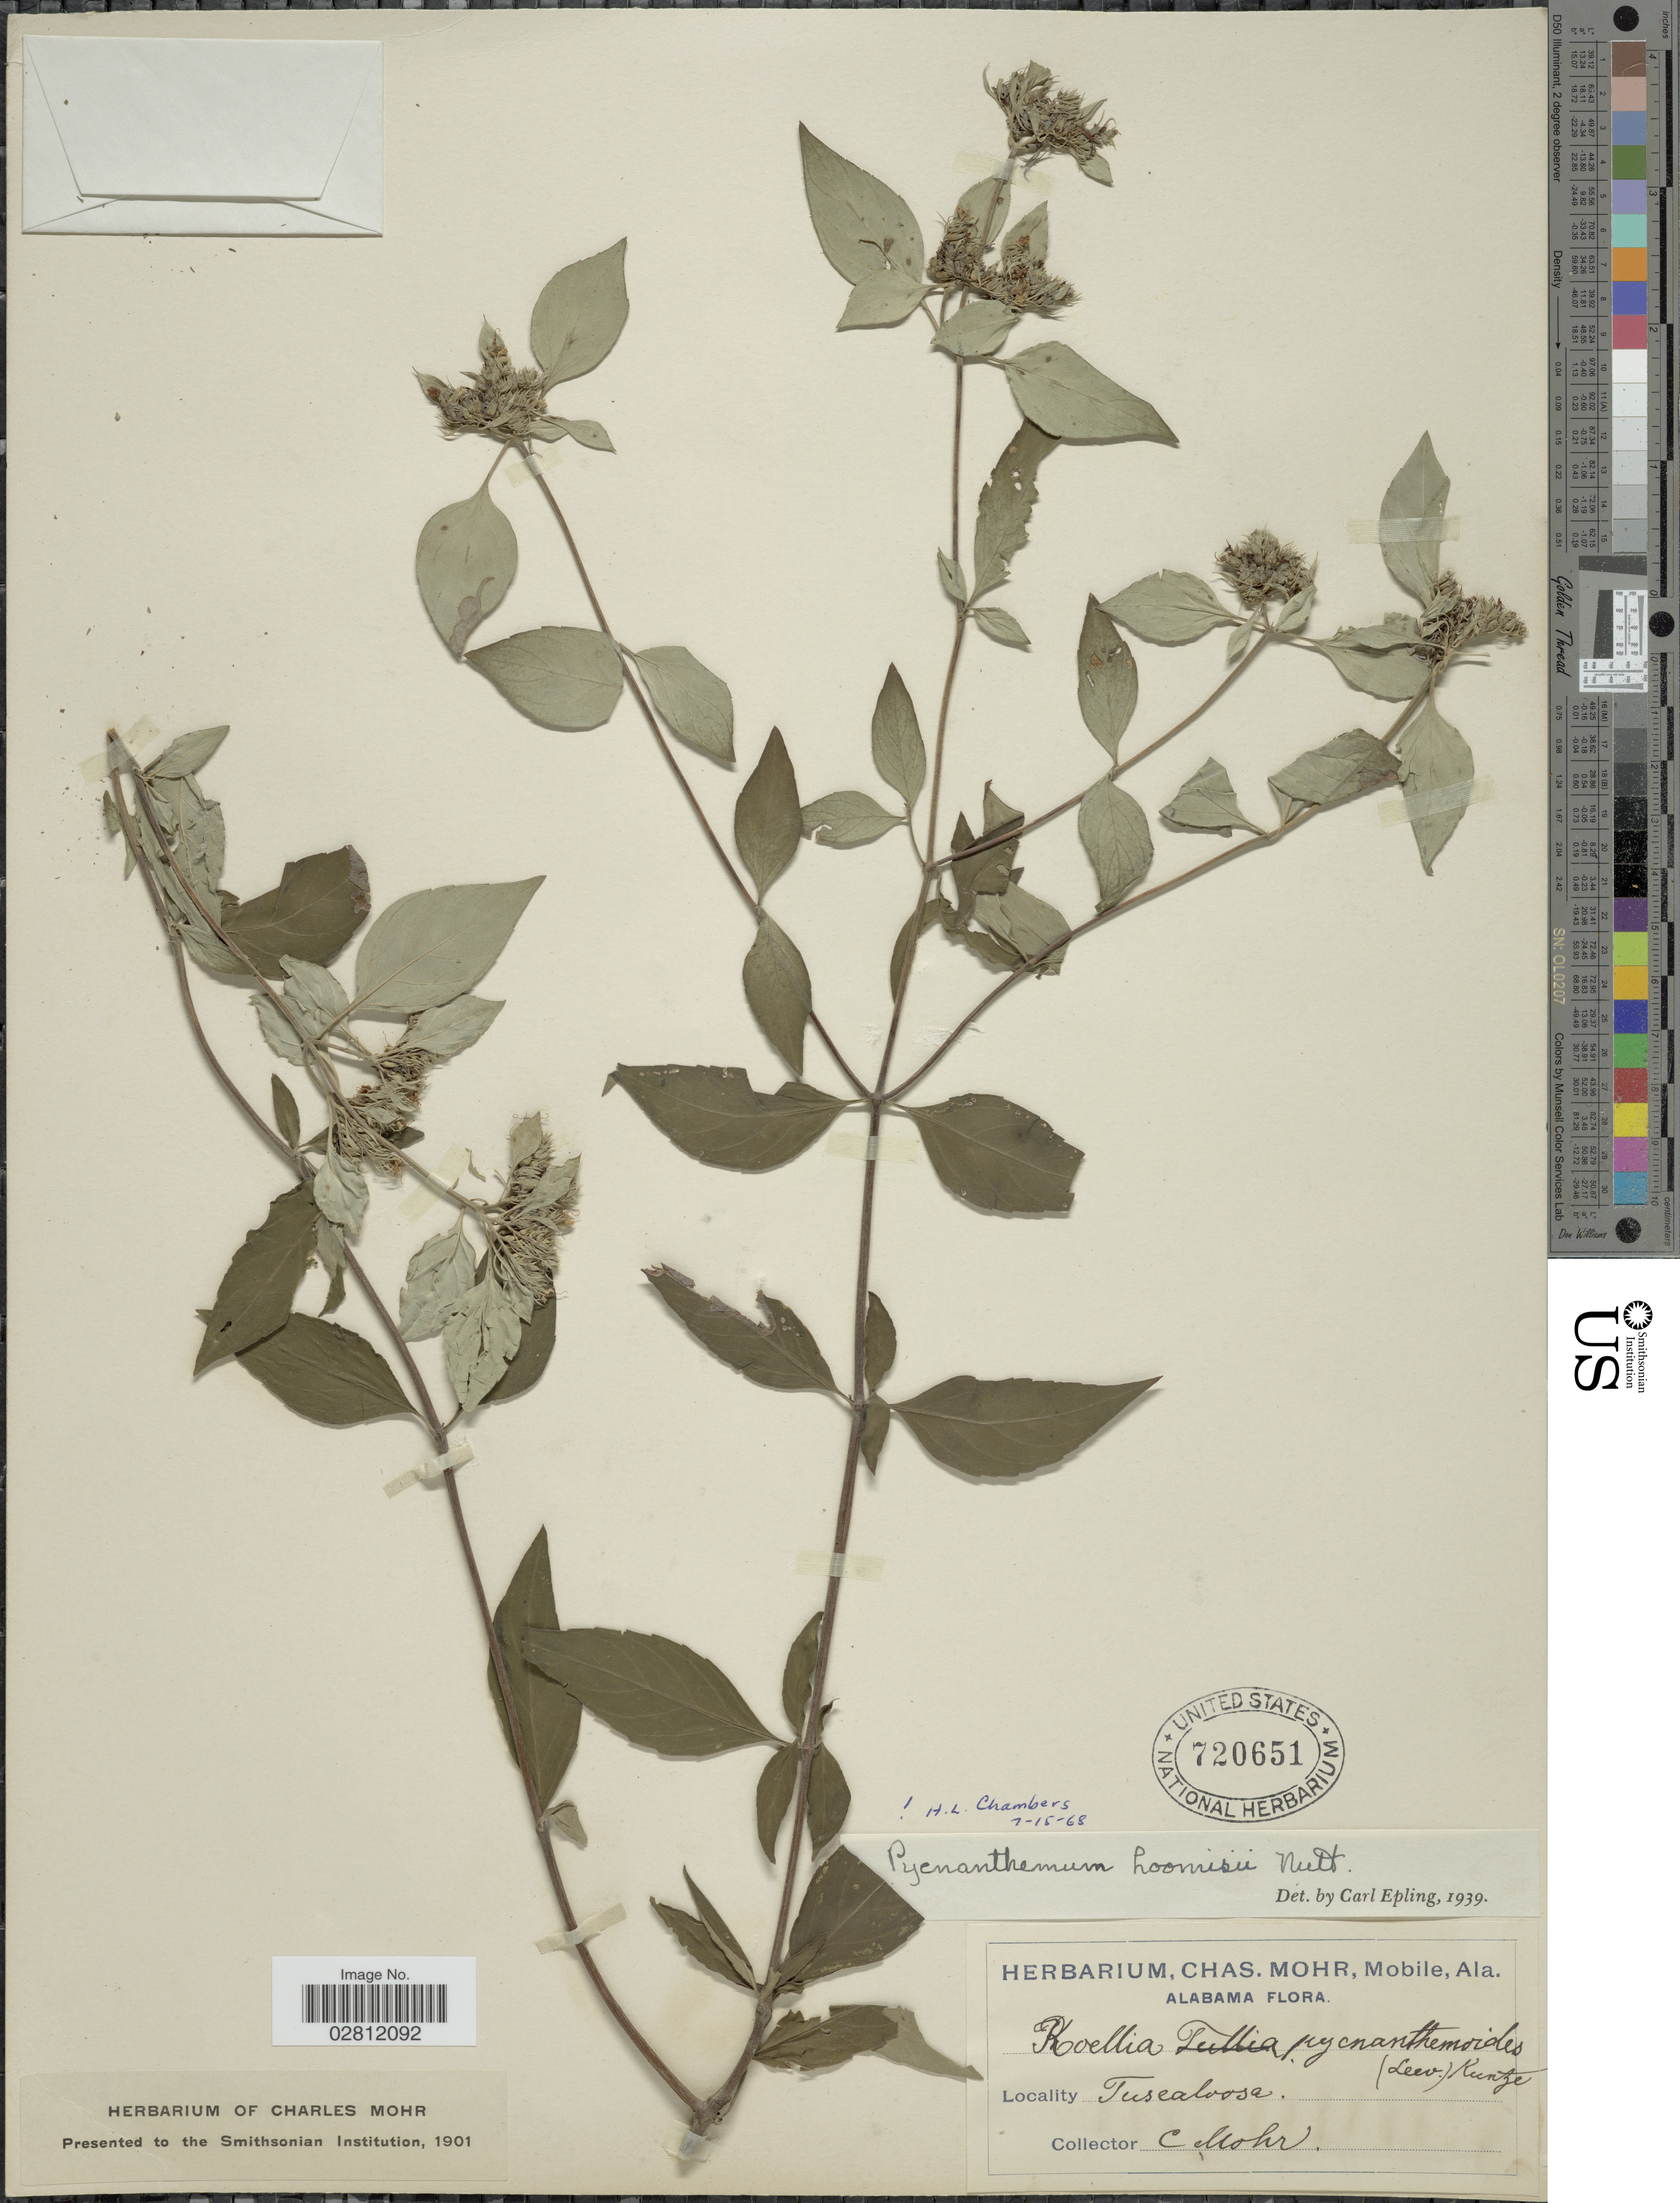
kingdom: Plantae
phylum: Tracheophyta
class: Magnoliopsida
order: Lamiales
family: Lamiaceae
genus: Pycnanthemum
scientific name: Pycnanthemum loomisii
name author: Nutt.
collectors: C. T. Mohr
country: United States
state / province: Alabama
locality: Tuscaloosa.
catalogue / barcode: US 720651